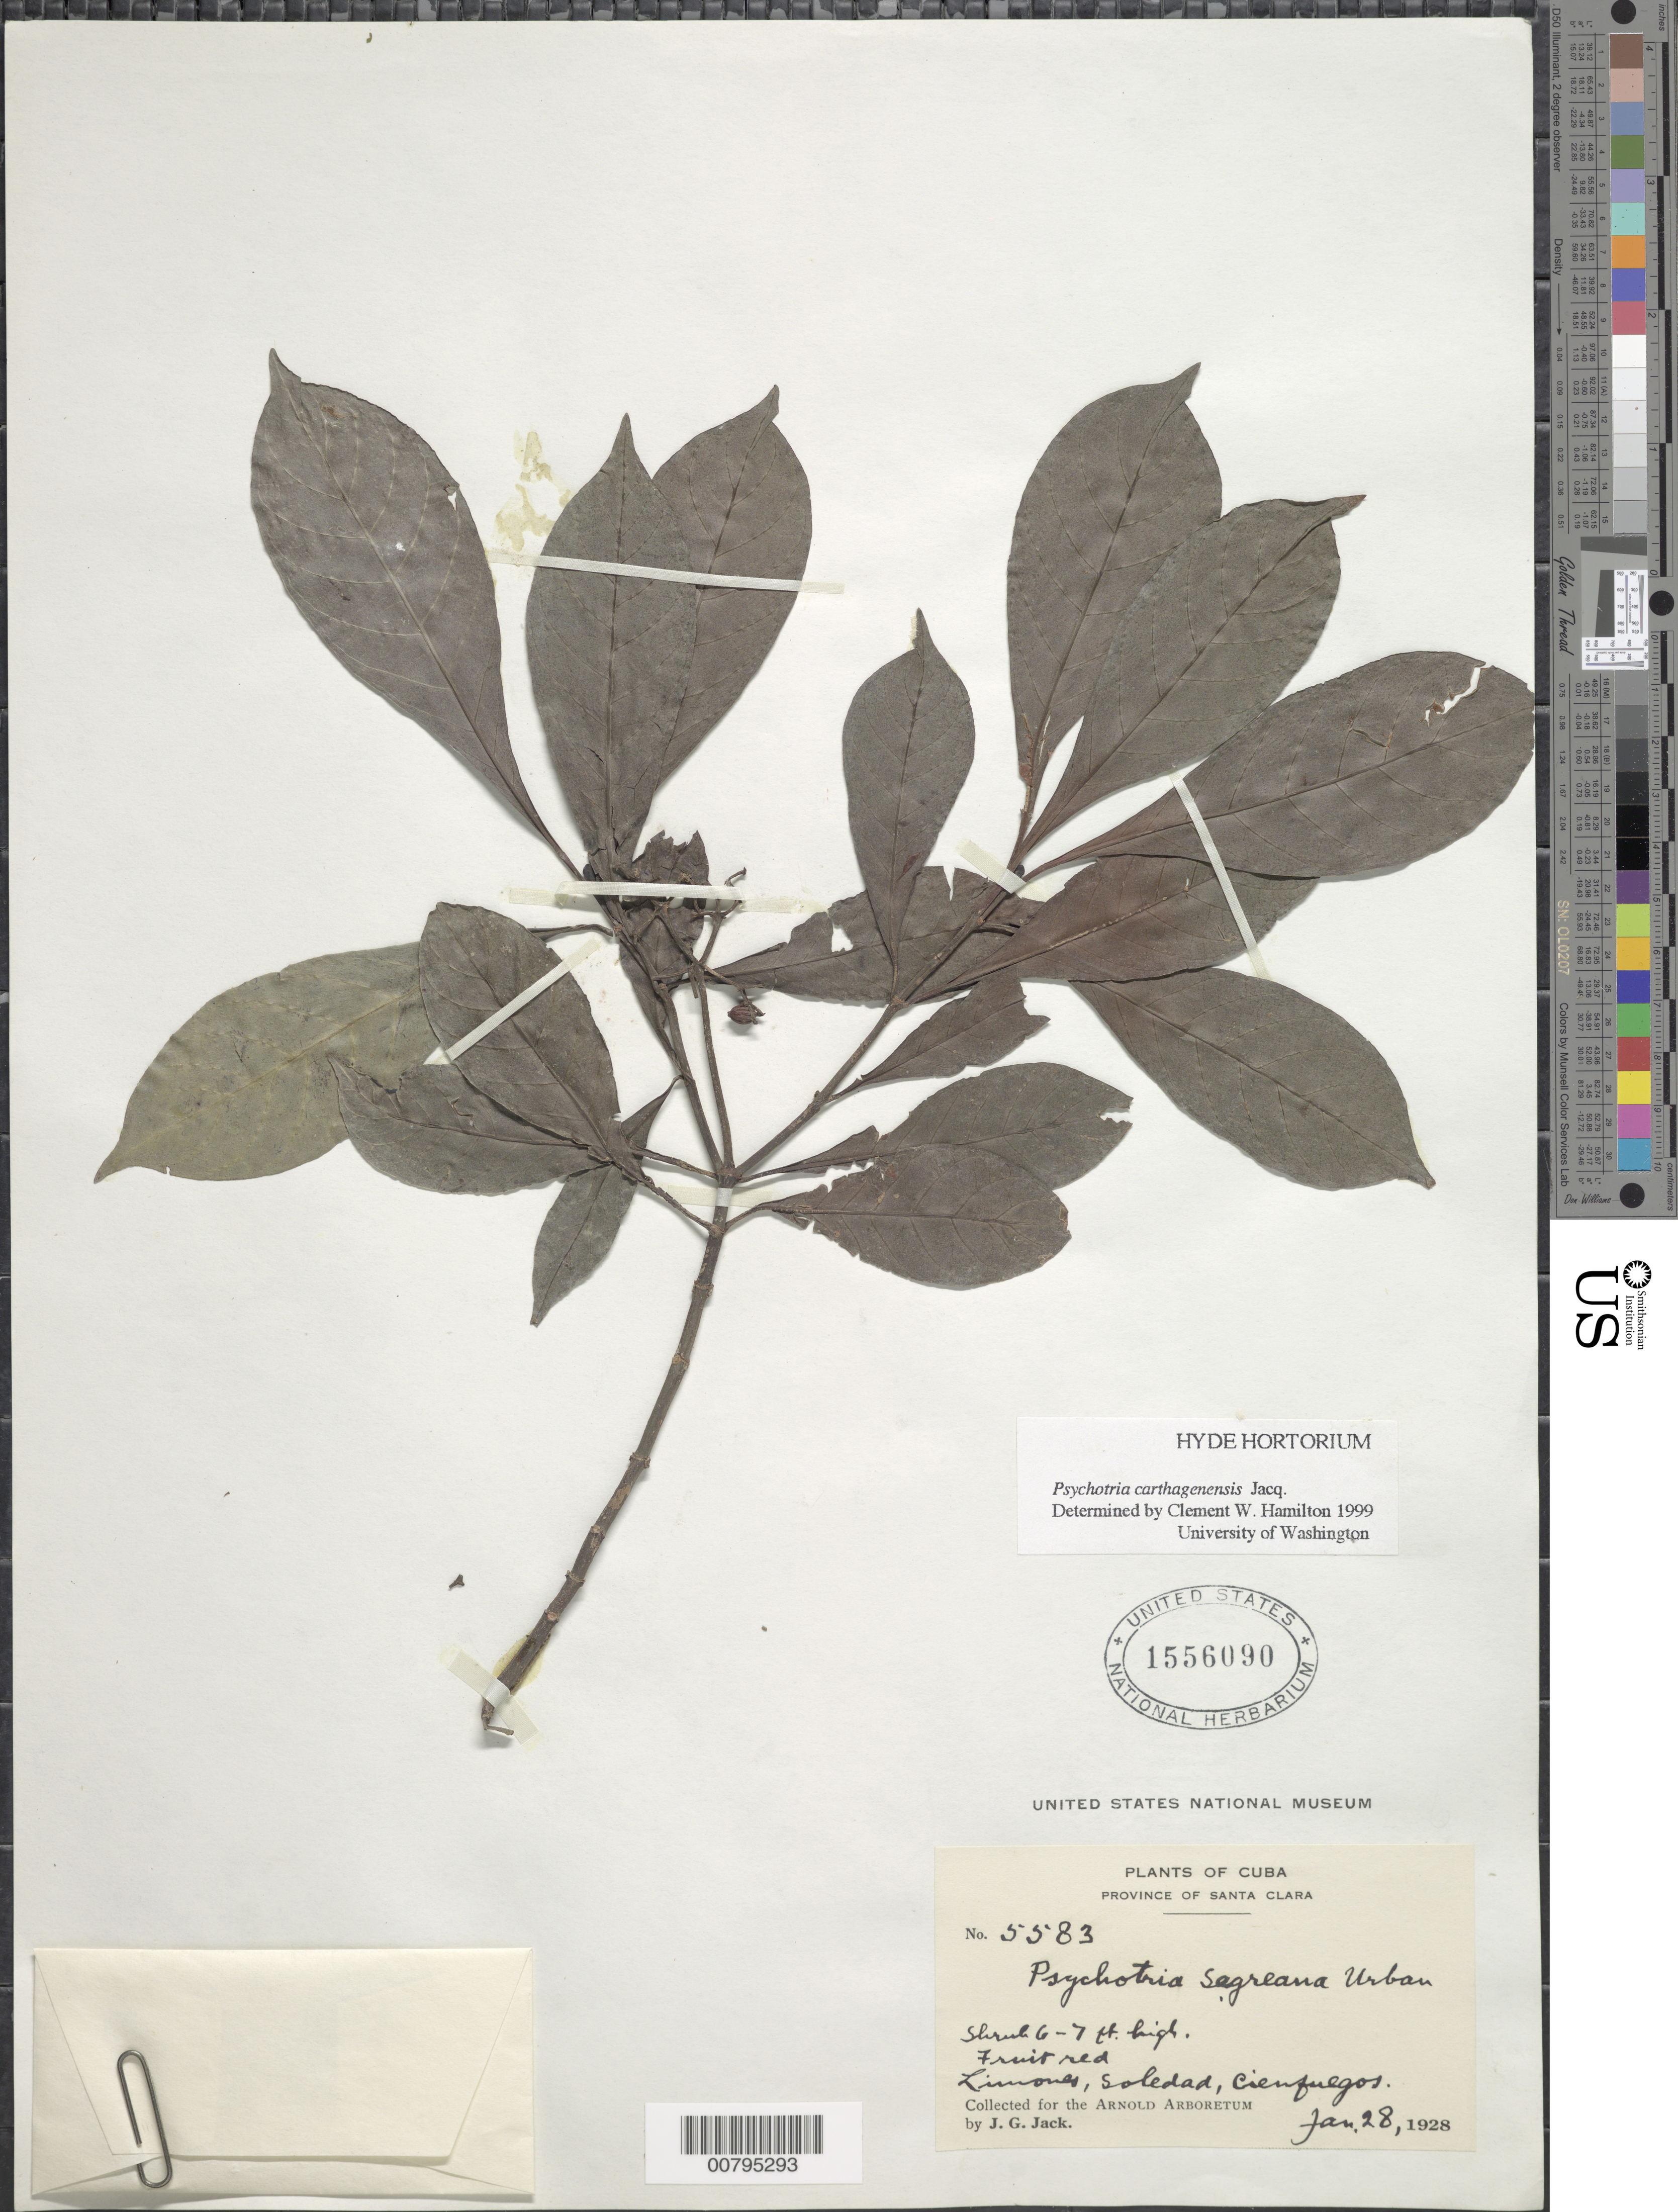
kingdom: Plantae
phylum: Tracheophyta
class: Magnoliopsida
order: Gentianales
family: Rubiaceae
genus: Psychotria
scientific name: Psychotria carthagenensis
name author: Jacq.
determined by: Hamilton, C. W.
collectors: J. G. Jack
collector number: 5583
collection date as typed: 28 Jan 1928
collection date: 1928-01-28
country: Cuba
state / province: Las Villas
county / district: Distr. Cienfuegos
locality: Limones, Soledad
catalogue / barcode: US 1556090